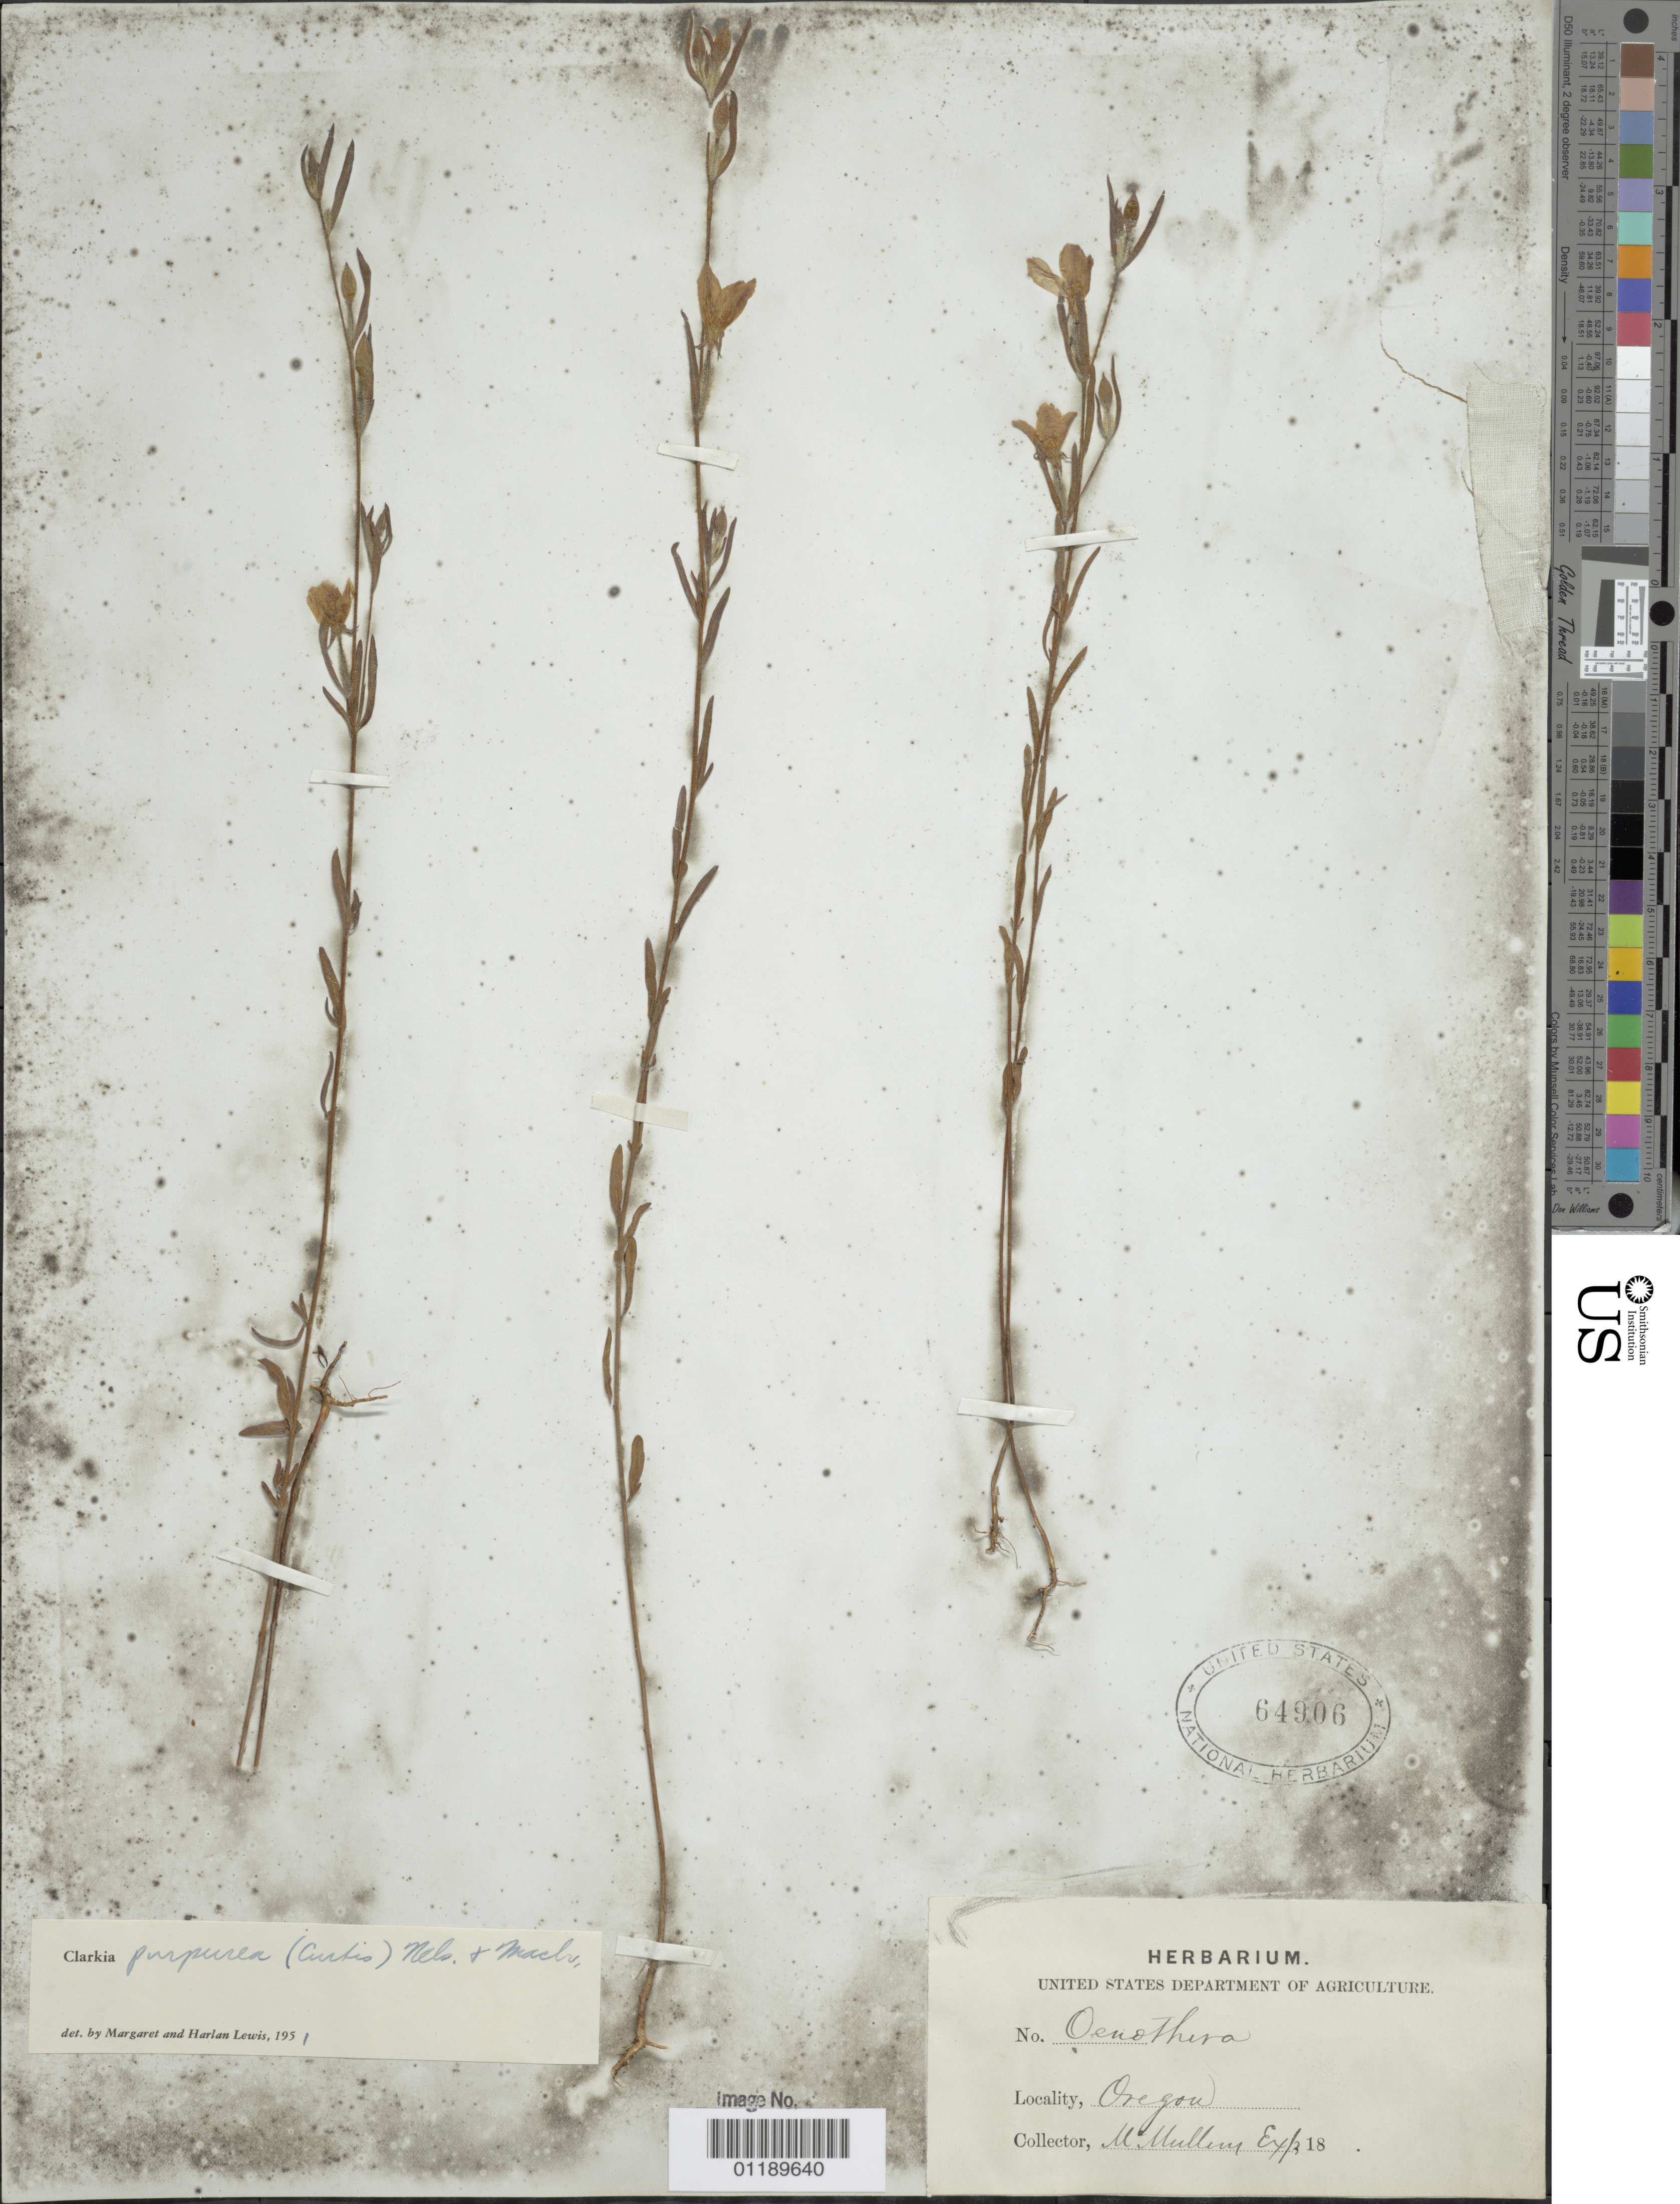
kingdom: Plantae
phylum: Tracheophyta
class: Magnoliopsida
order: Myrtales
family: Onagraceae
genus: Clarkia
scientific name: Clarkia purpurea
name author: (Curtis) A. Nelson & J.F. Macbr.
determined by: Lewis, --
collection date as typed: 18--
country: United States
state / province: Oregon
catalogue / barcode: US 64906